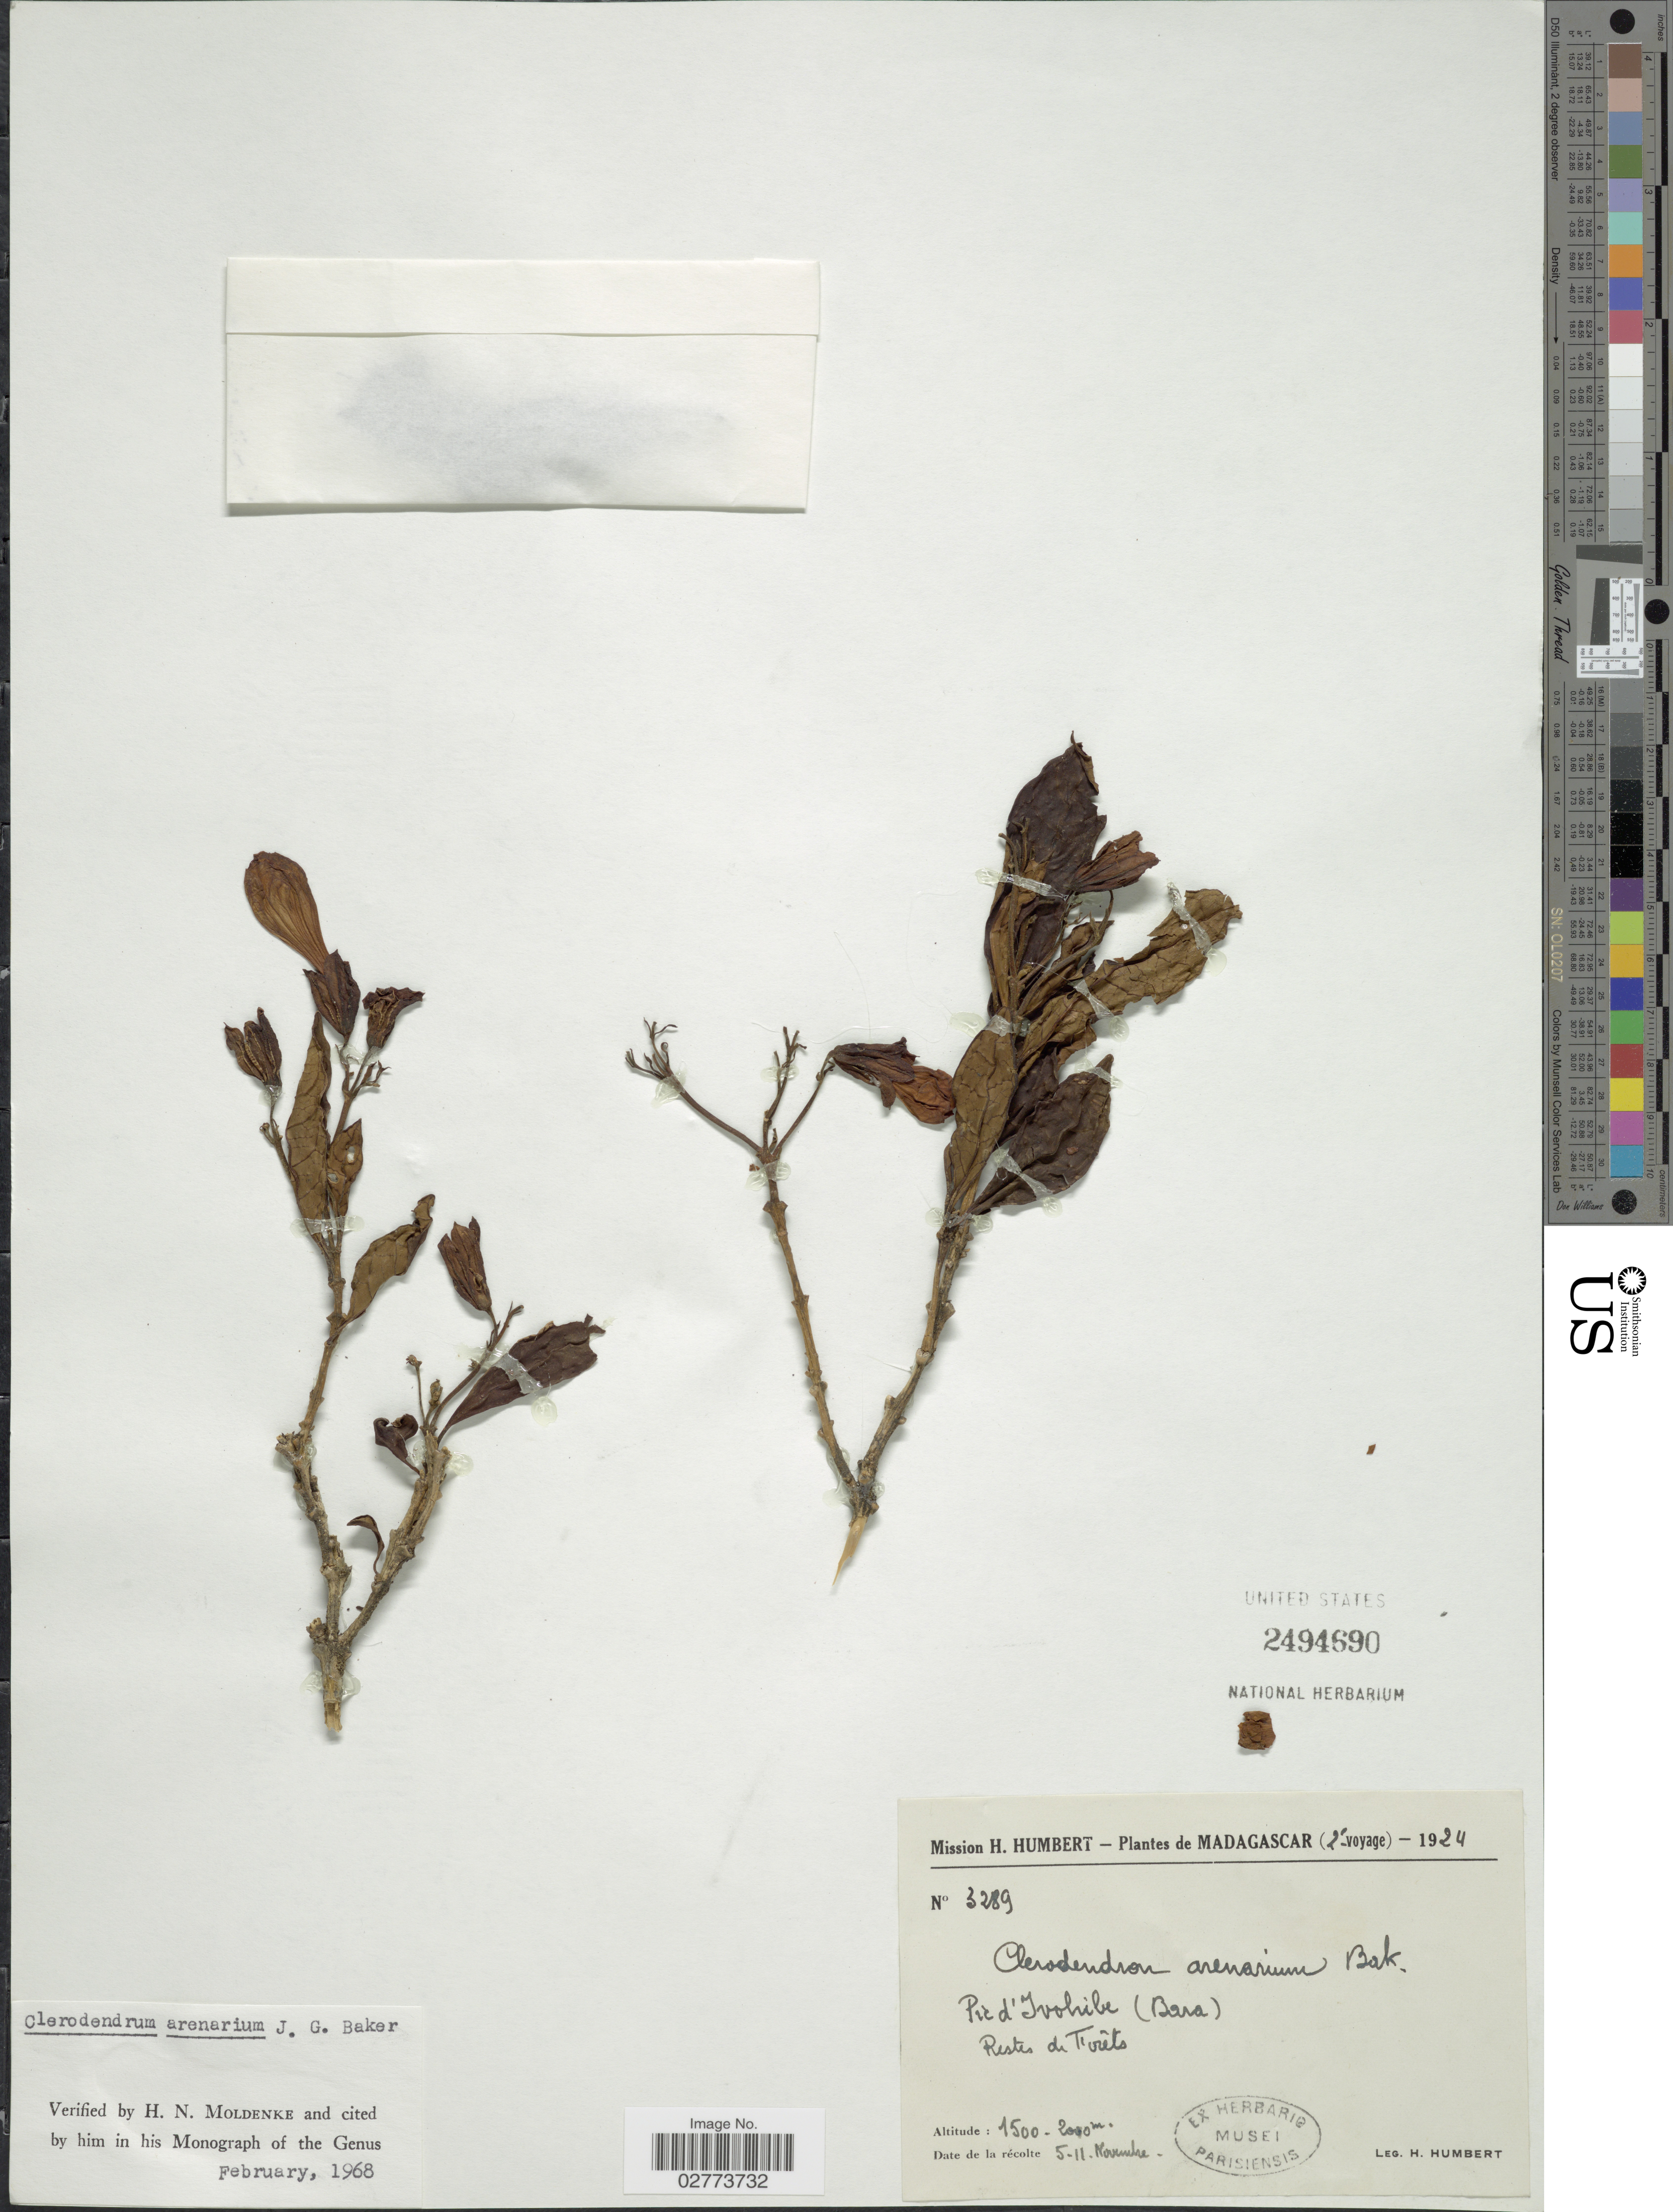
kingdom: Plantae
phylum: Tracheophyta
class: Magnoliopsida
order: Lamiales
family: Lamiaceae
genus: Clerodendrum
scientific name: Clerodendrum arenarium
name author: Baker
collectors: H. Humbert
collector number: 3289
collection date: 1924-11-05/1924-11-11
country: Madagascar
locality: Pied'Ivohibe (Bara)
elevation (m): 1500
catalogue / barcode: US 2494690